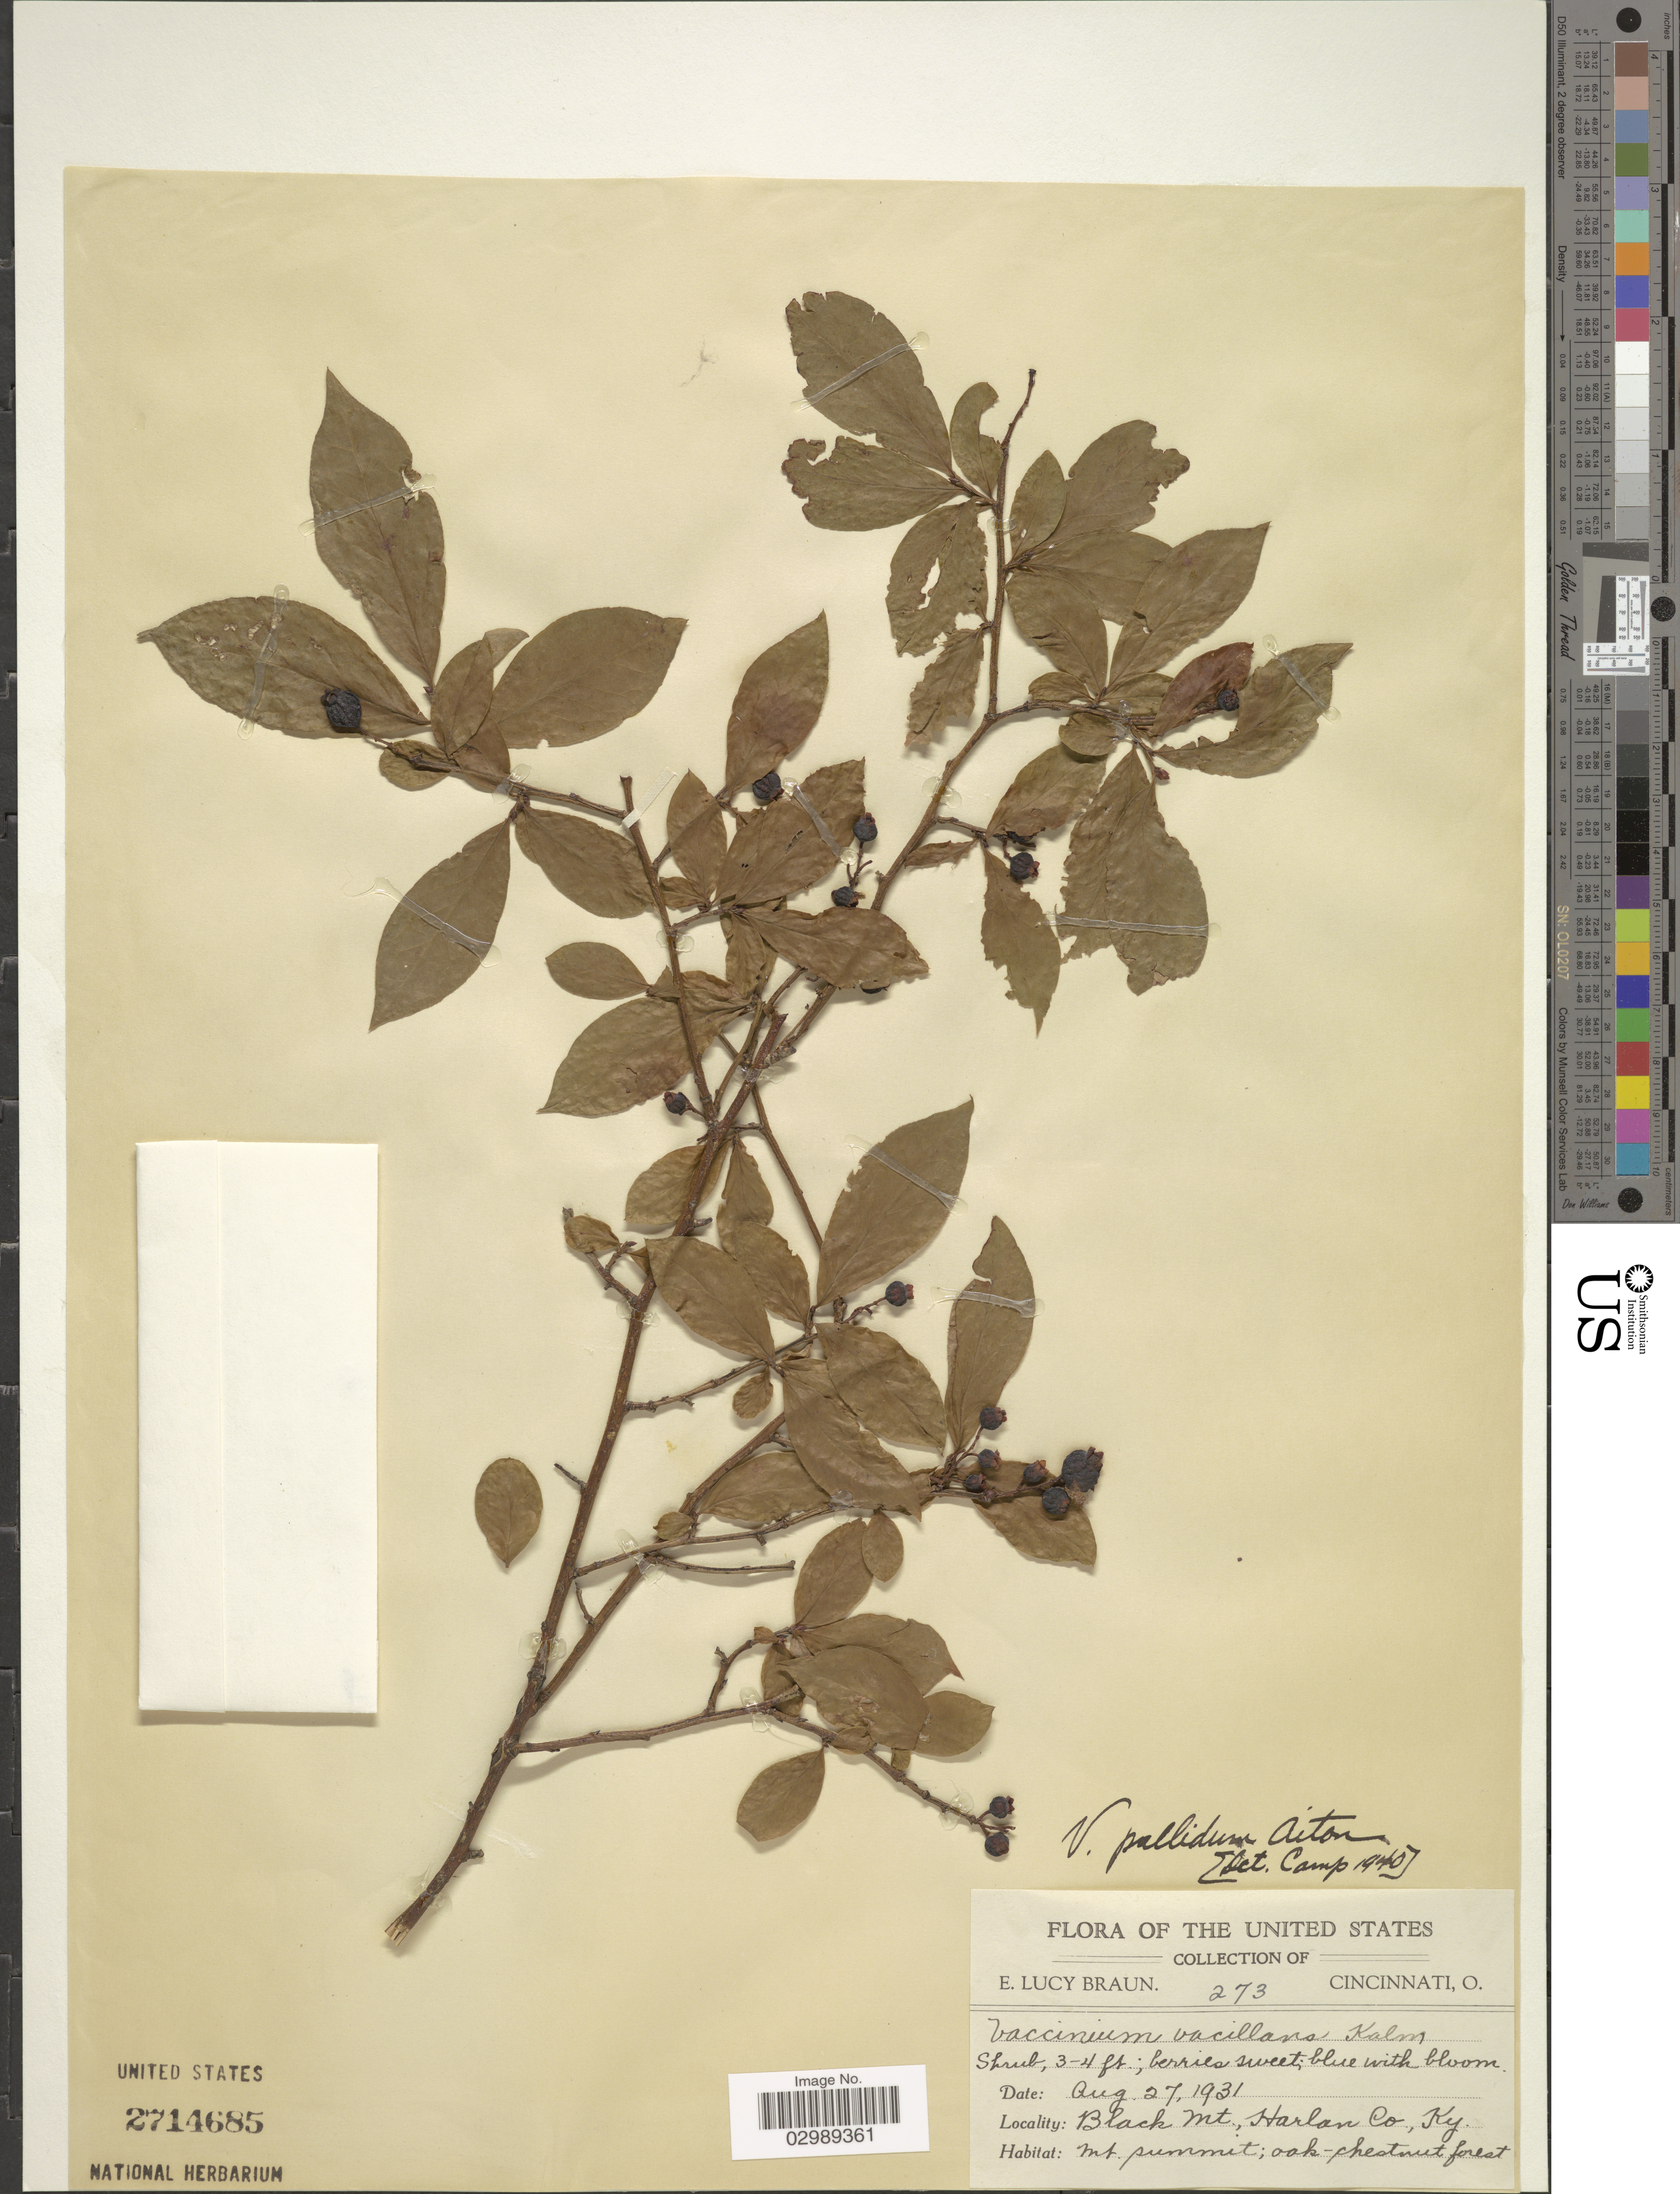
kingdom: Plantae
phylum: Tracheophyta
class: Magnoliopsida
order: Ericales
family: Ericaceae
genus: Vaccinium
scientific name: Vaccinium pallidum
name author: Aiton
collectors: E. L. Braun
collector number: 273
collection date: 1931-08-27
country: United States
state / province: Kentucky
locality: Black Mt., Harlan Co.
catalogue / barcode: US 2714685